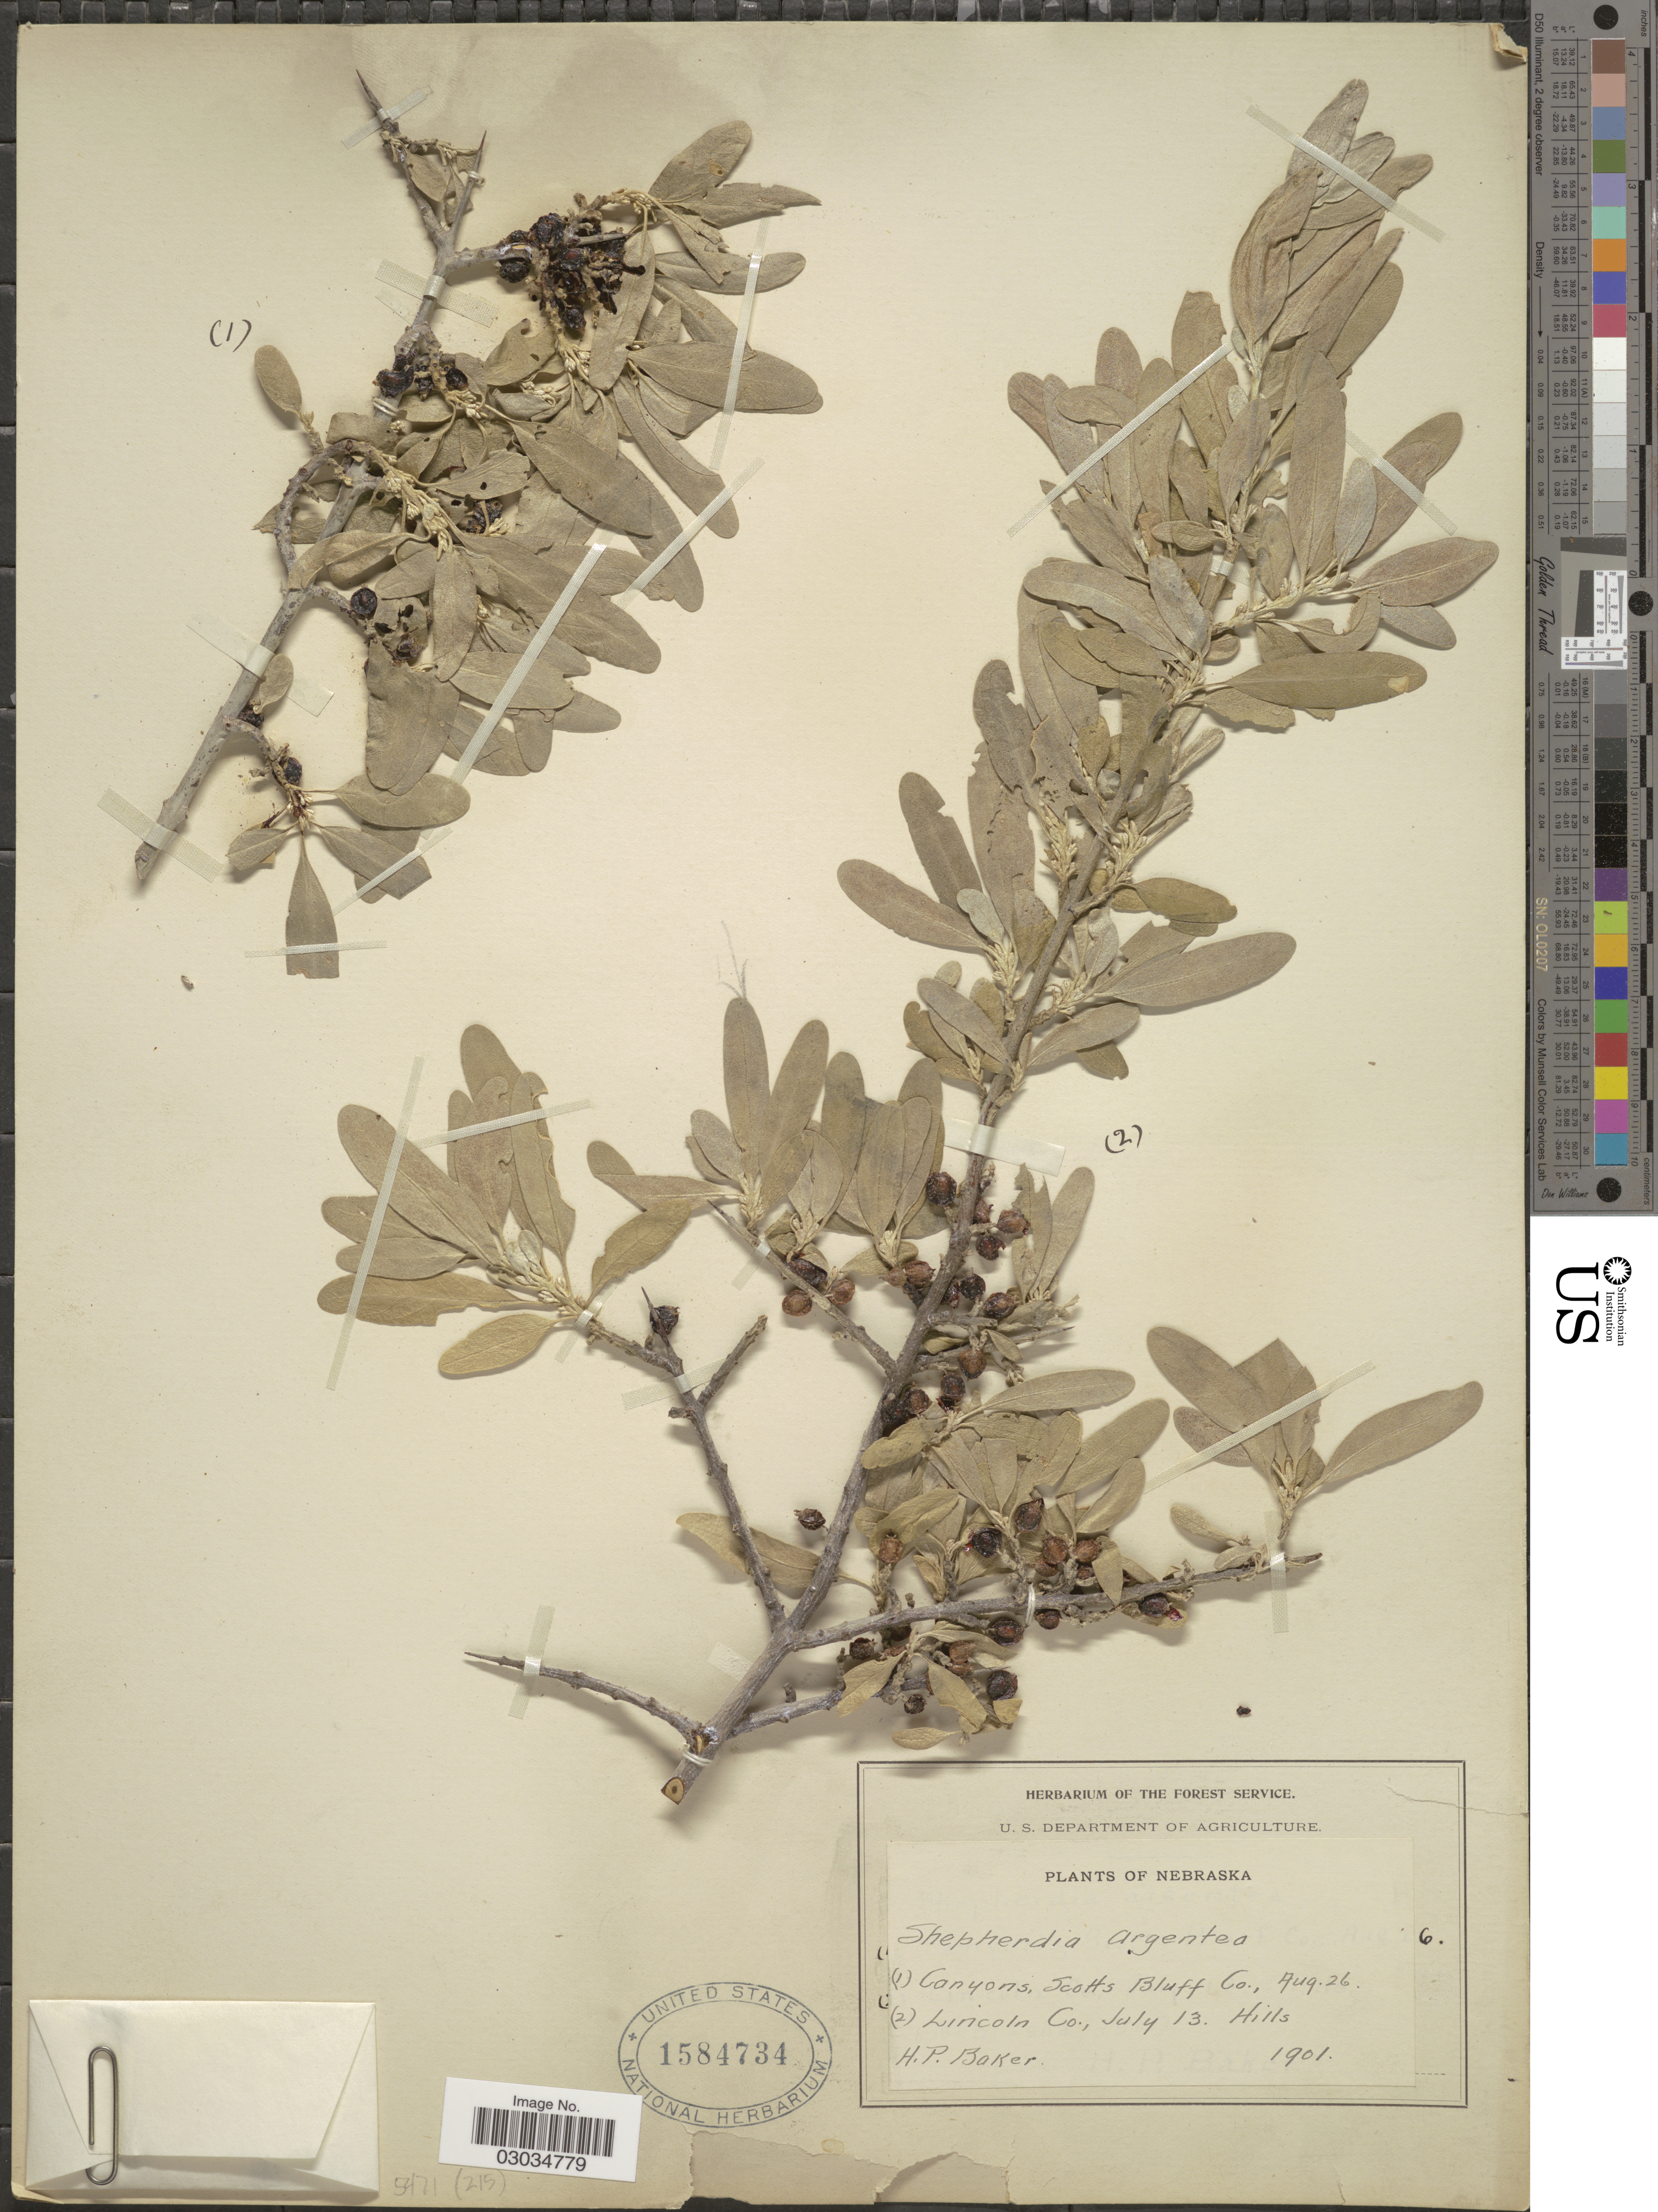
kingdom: Plantae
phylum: Tracheophyta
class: Magnoliopsida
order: Rosales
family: Elaeagnaceae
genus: Shepherdia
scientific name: Shepherdia argentea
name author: (Pursh) Nutt.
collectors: H. P. Baker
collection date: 1901-07-13/1901-08-26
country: United States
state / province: Nebraska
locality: Canyons, Scotts Bluff Co., Lincoln Co.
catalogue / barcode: US 1584734